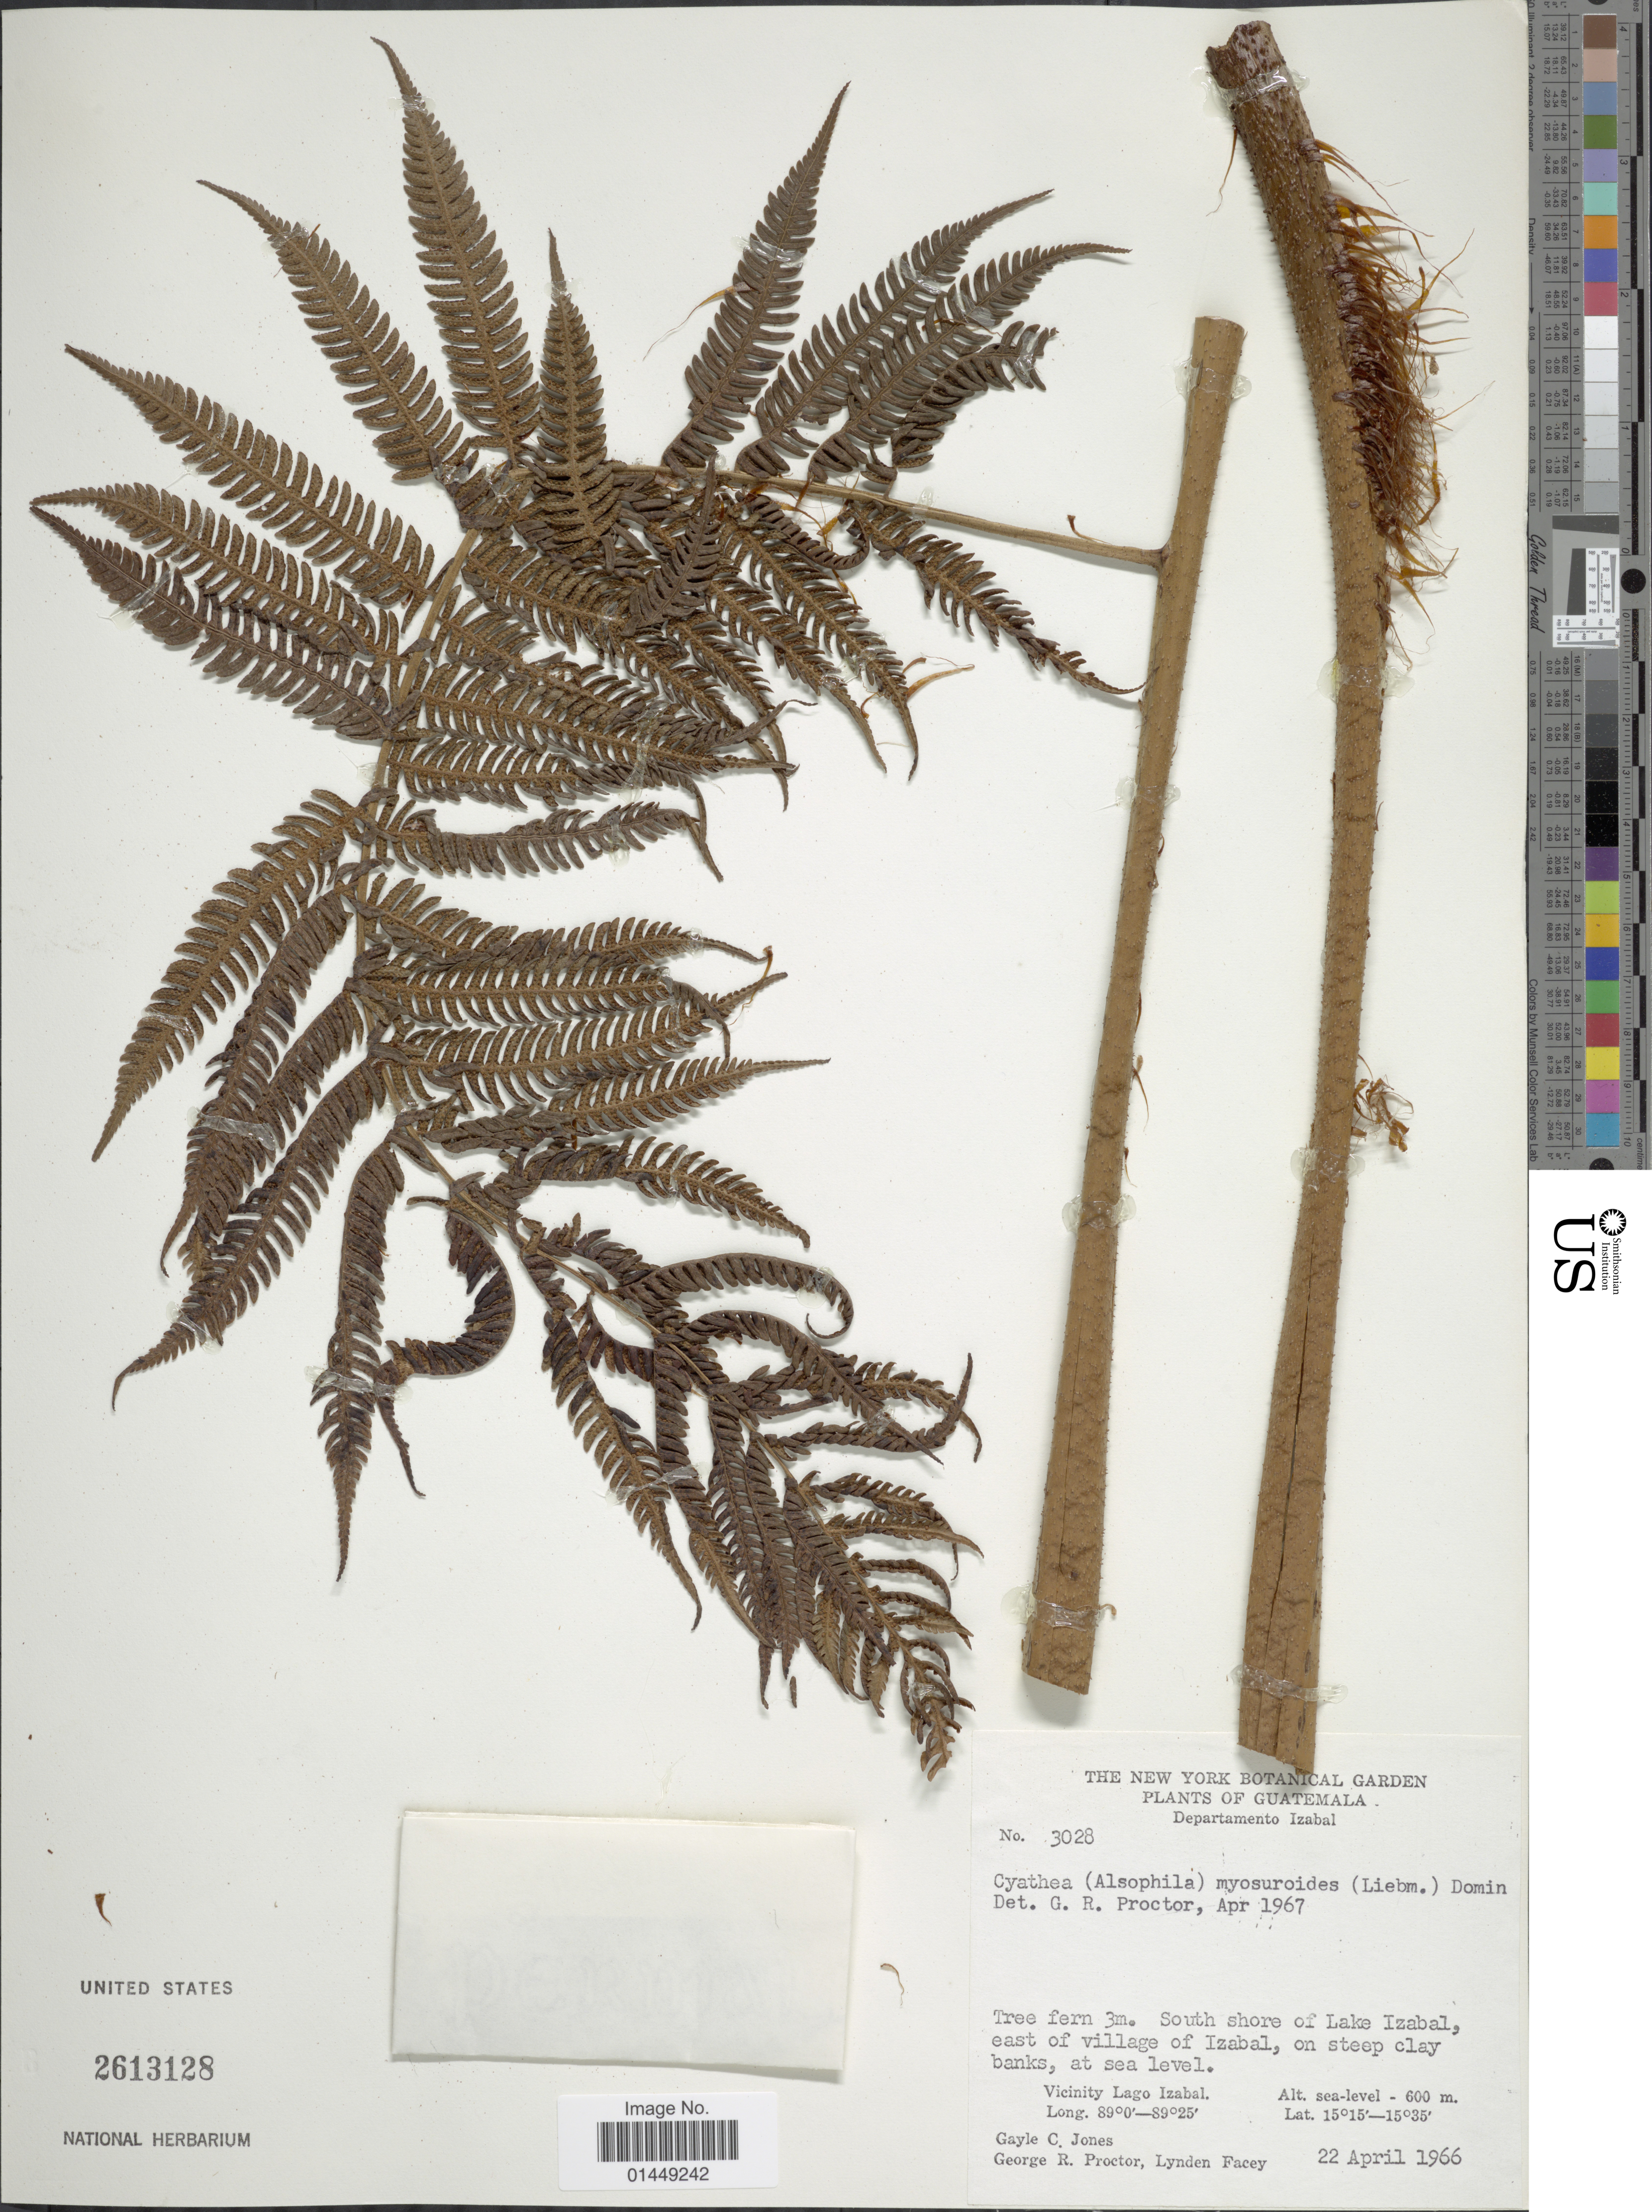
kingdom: Plantae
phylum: Tracheophyta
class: Polypodiopsida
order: Cyatheales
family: Cyatheaceae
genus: Cyathea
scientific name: Cyathea myosuriodes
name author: (Liebm.) Domin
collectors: G. C. Jones, G. R. Proctor & L. Facey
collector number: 3028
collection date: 1966-04-22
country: Guatemala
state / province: Izabal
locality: Departamento Izabal. South shore of Lake Izabal, east of village of Izabal, on steep clay banks. Vicinity Lago Izabal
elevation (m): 600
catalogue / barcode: US 2613128